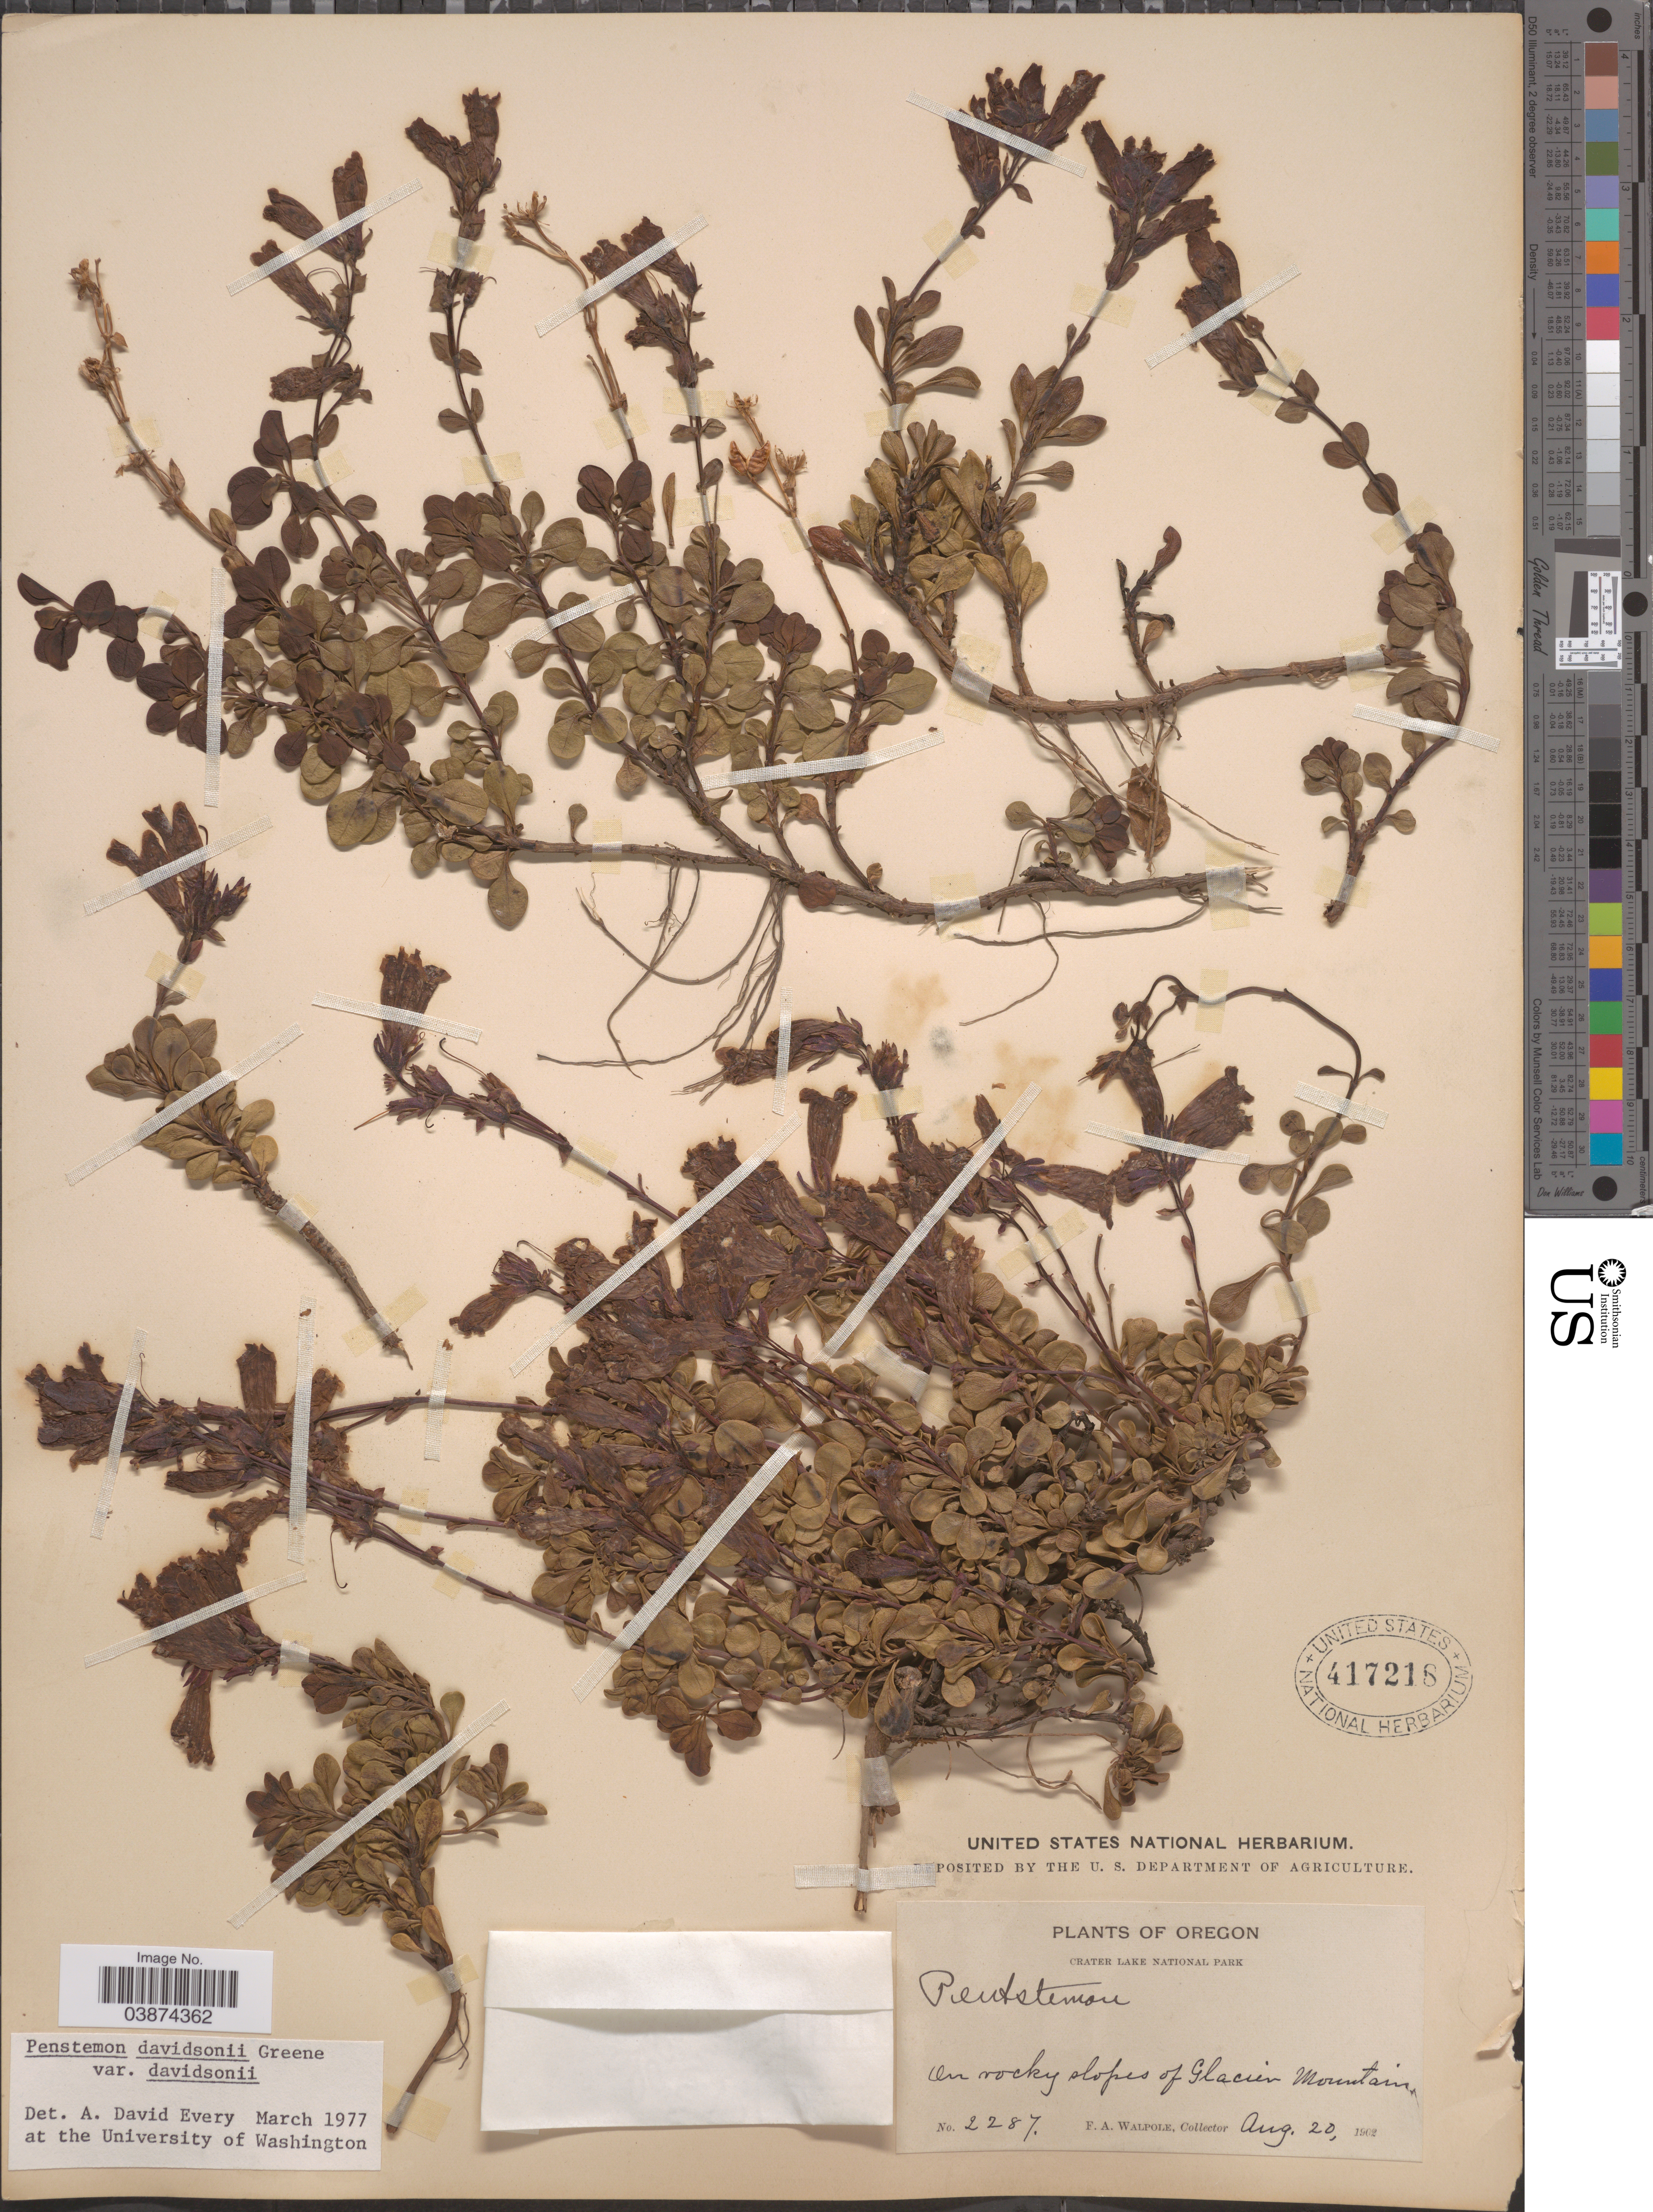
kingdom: Plantae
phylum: Tracheophyta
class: Magnoliopsida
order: Lamiales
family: Plantaginaceae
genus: Penstemon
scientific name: Penstemon davidsonii var. davidsonii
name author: Greene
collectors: F. Walpole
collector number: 2287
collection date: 1902-08-20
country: United States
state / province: Oregon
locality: Crater Lake National Park. On rocky slopes of Glacier Mountain.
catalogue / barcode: US 417218